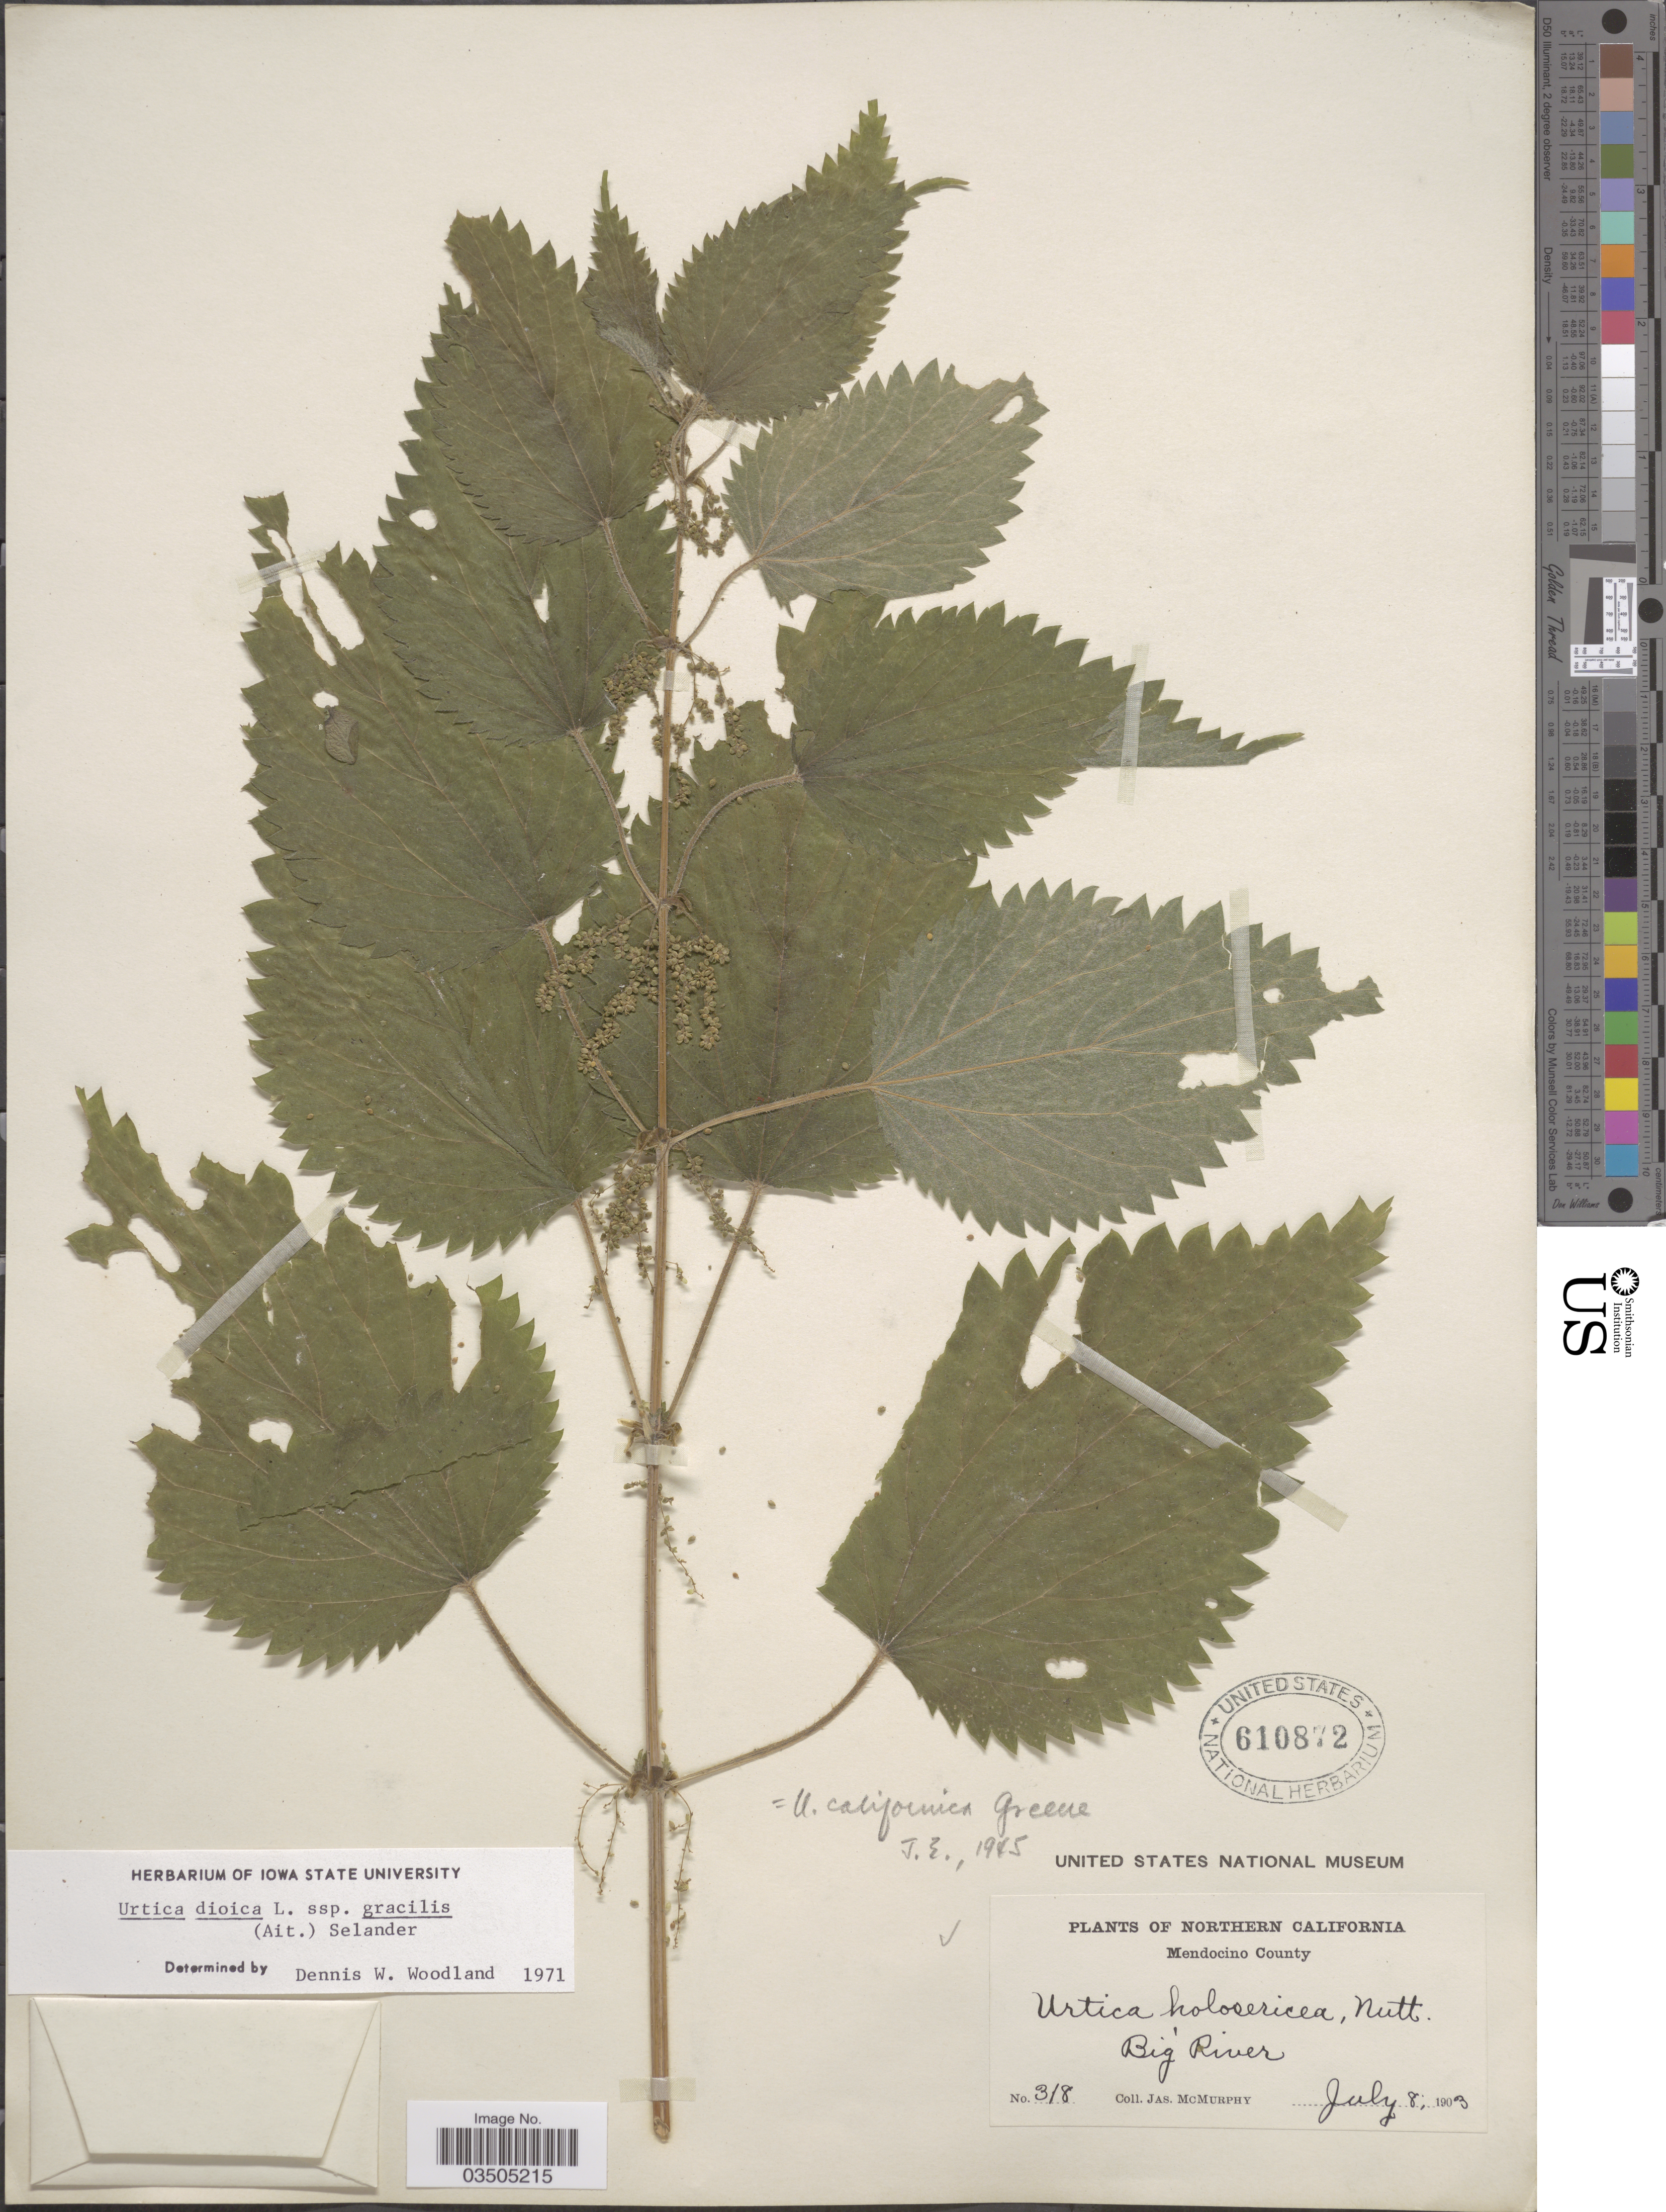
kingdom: Plantae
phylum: Tracheophyta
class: Magnoliopsida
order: Rosales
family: Urticaceae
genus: Urtica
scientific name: Urtica dioica subsp. gracilis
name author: L.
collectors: J. McMurphy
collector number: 318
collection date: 1903-07-08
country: United States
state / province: California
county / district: Mendocino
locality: Northern California. Mendocino County. Big River.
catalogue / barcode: US 610872